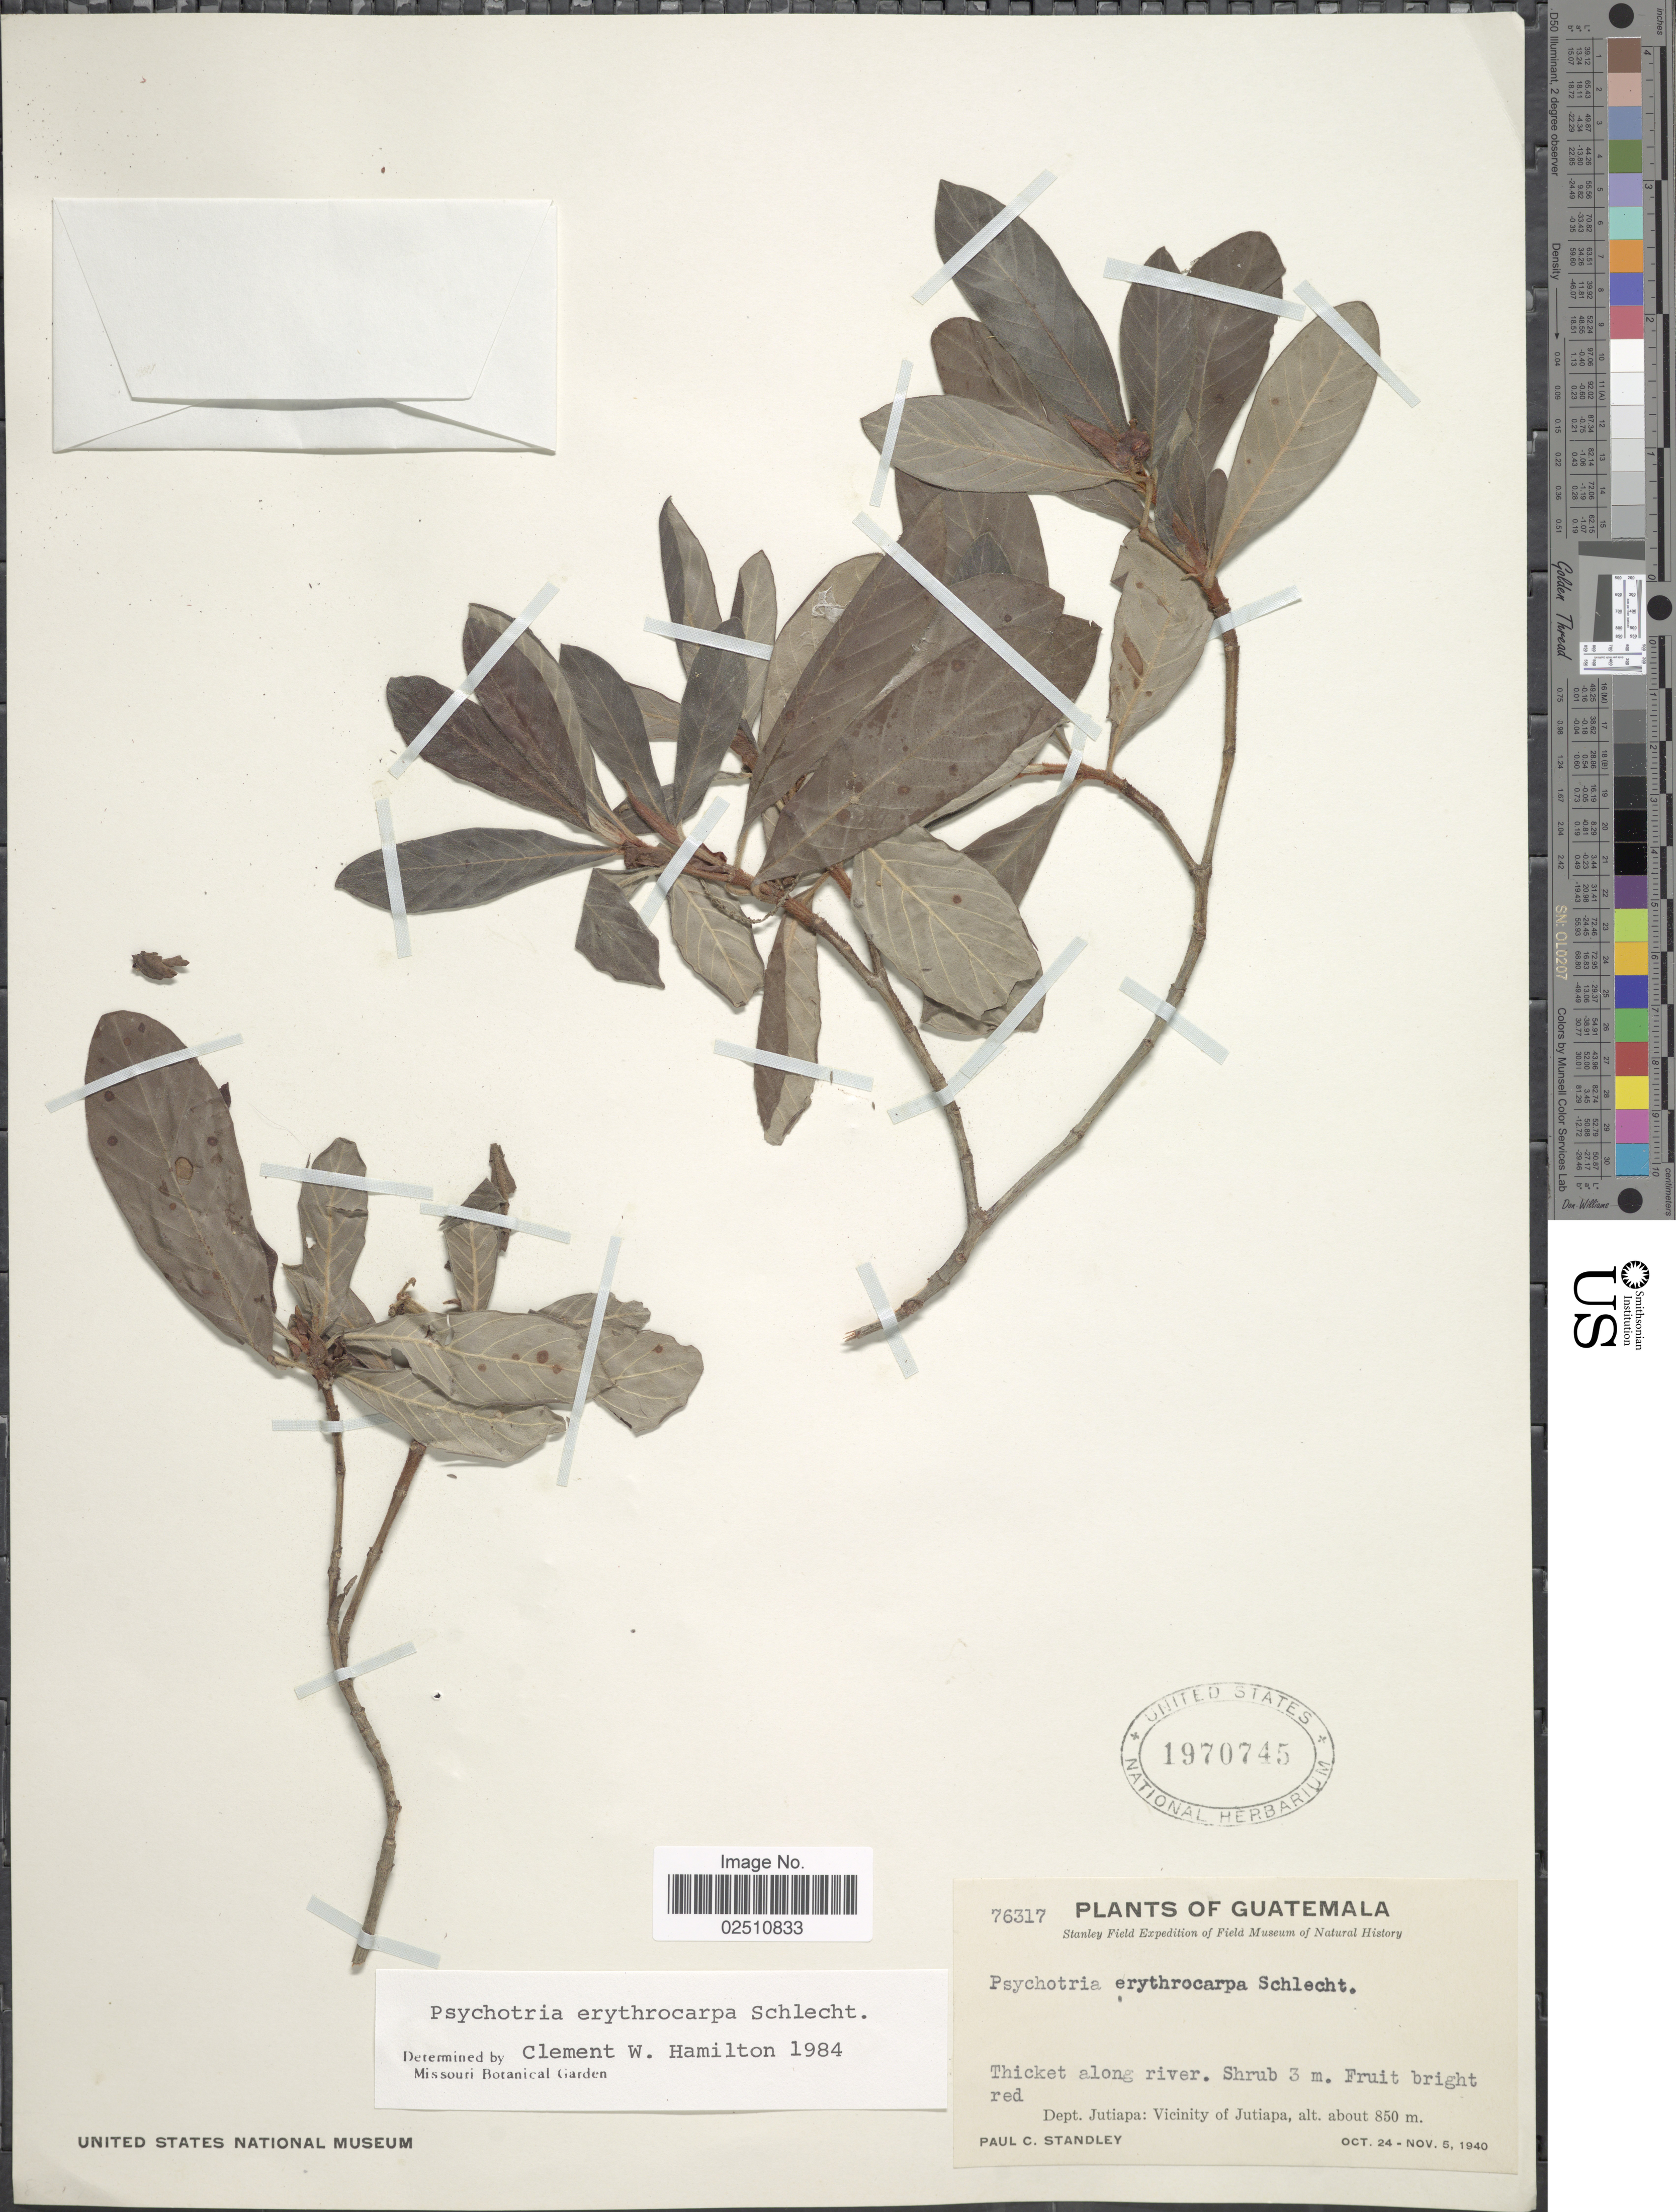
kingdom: Plantae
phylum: Tracheophyta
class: Magnoliopsida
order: Gentianales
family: Rubiaceae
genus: Psychotria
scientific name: Psychotria erythrocarpa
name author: Schltdl.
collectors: P. C. Standley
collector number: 76317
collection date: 1940-10-24/1940-11-05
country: Guatemala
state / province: Jutiapa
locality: Thicket along river: Vicinity of Jutiapa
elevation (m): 850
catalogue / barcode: US 1970745